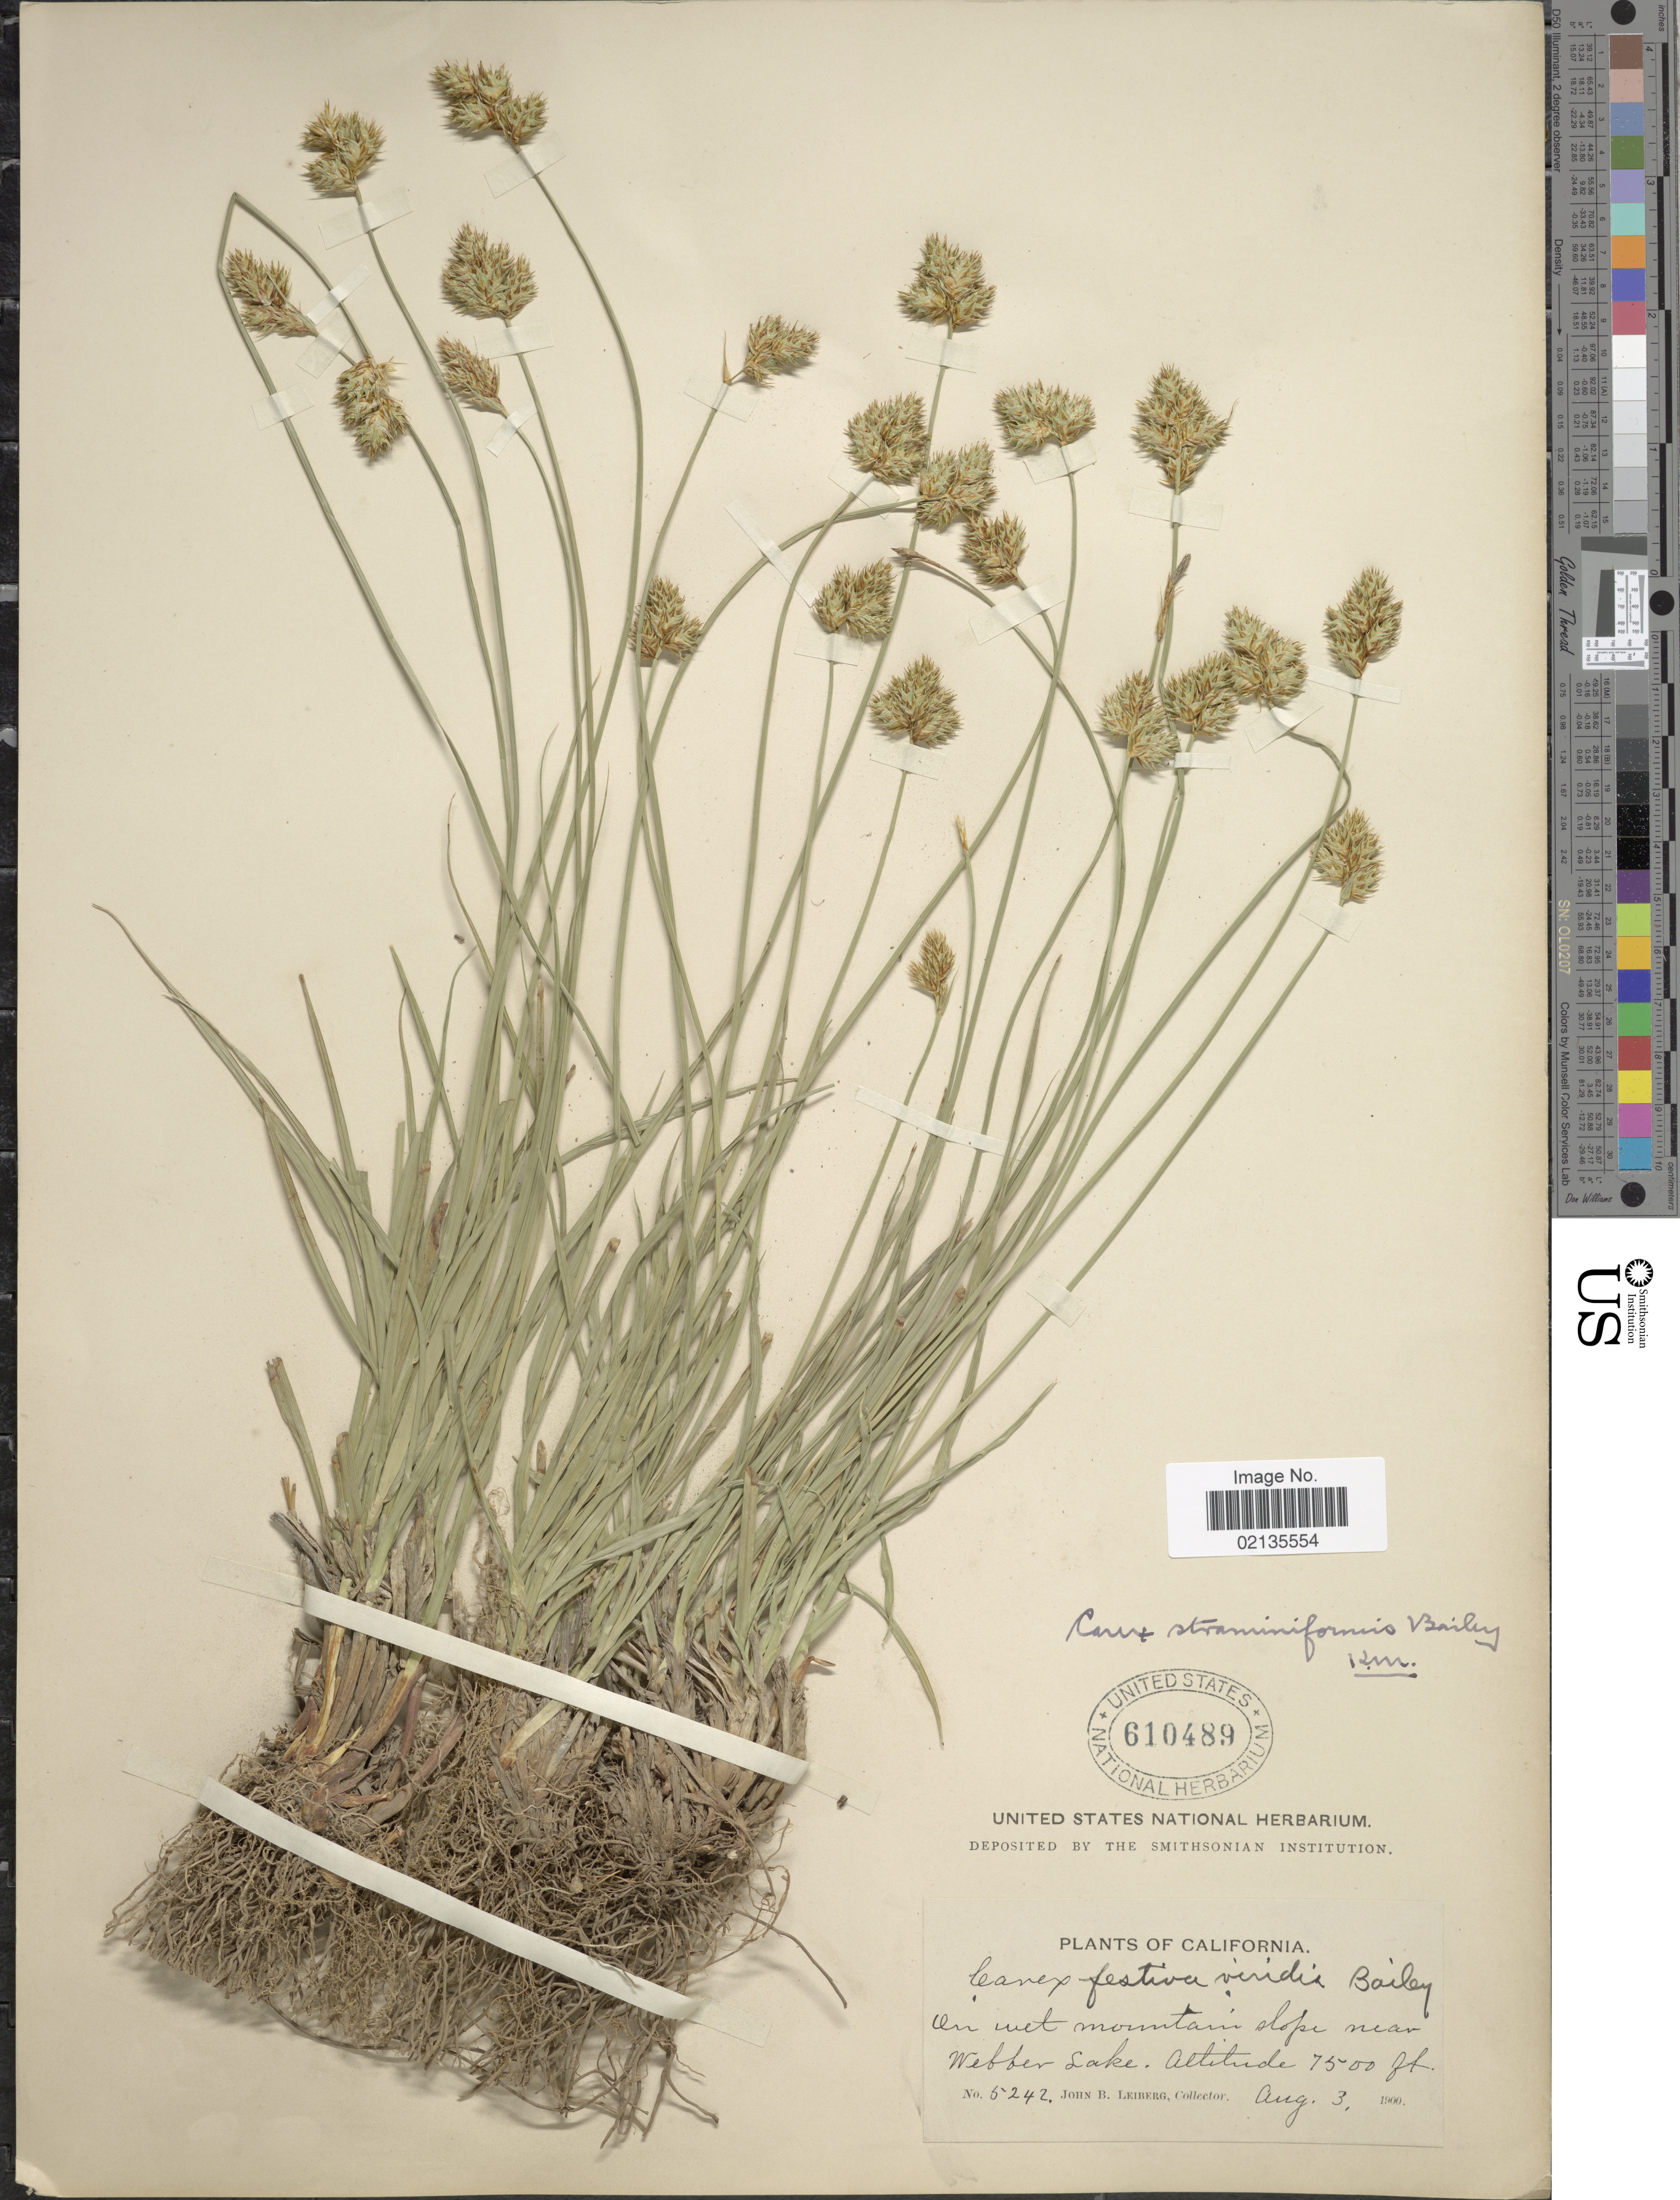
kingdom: Plantae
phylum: Tracheophyta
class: Liliopsida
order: Poales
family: Cyperaceae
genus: Carex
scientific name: Carex straminiformis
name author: L.H. Bailey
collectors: J. Leiberg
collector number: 5242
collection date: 1900-08-03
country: United States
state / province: California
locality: On wet mountain slope near Webber Lake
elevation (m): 2286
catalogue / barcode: US 610489